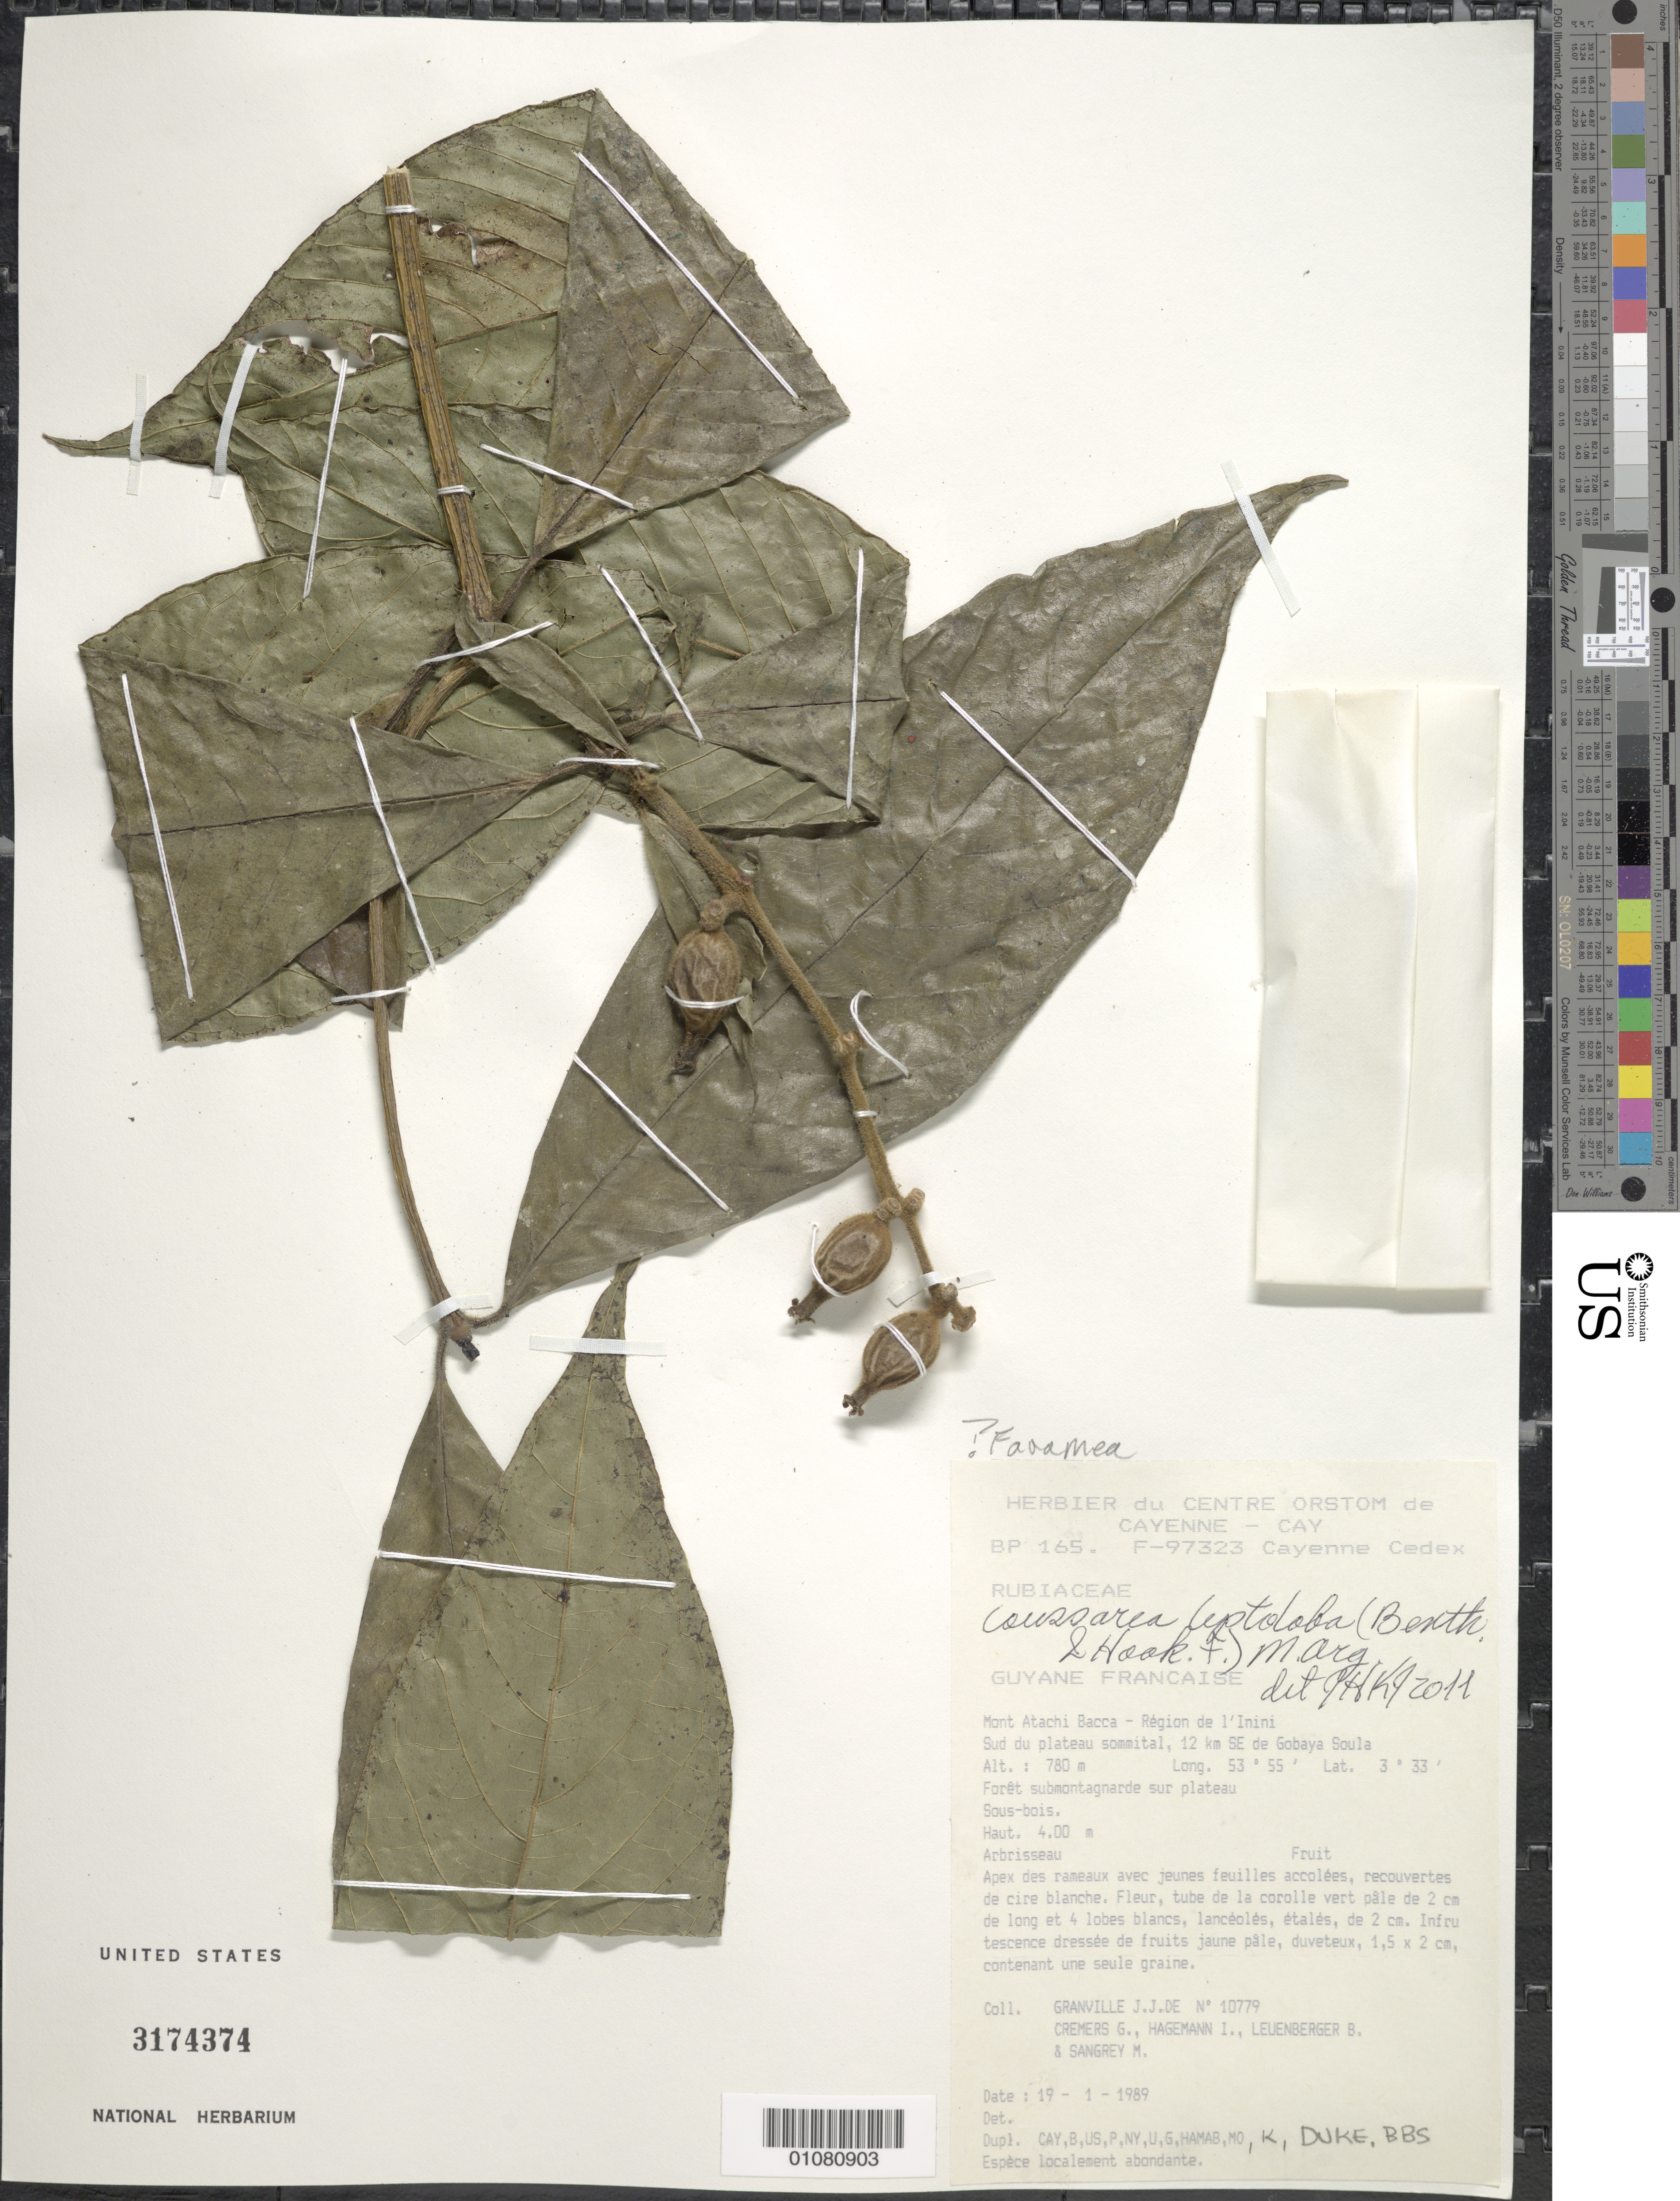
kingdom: Plantae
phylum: Tracheophyta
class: Magnoliopsida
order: Gentianales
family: Rubiaceae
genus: Coussarea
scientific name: Coussarea leptoloba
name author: (Spreng. ex Benth. & Hook. f.) Müll. Arg.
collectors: J.-J. de Granville, G. Cremers, I. Hagemann, B. Leuenberger & M. Sangrey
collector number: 10779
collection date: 1989-01-19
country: French Guiana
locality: Mont Atachi Bacca, Region de l'Inini, Sud du plateau sommital, 12 km SE de Gobaya Soula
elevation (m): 780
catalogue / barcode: US 3174374